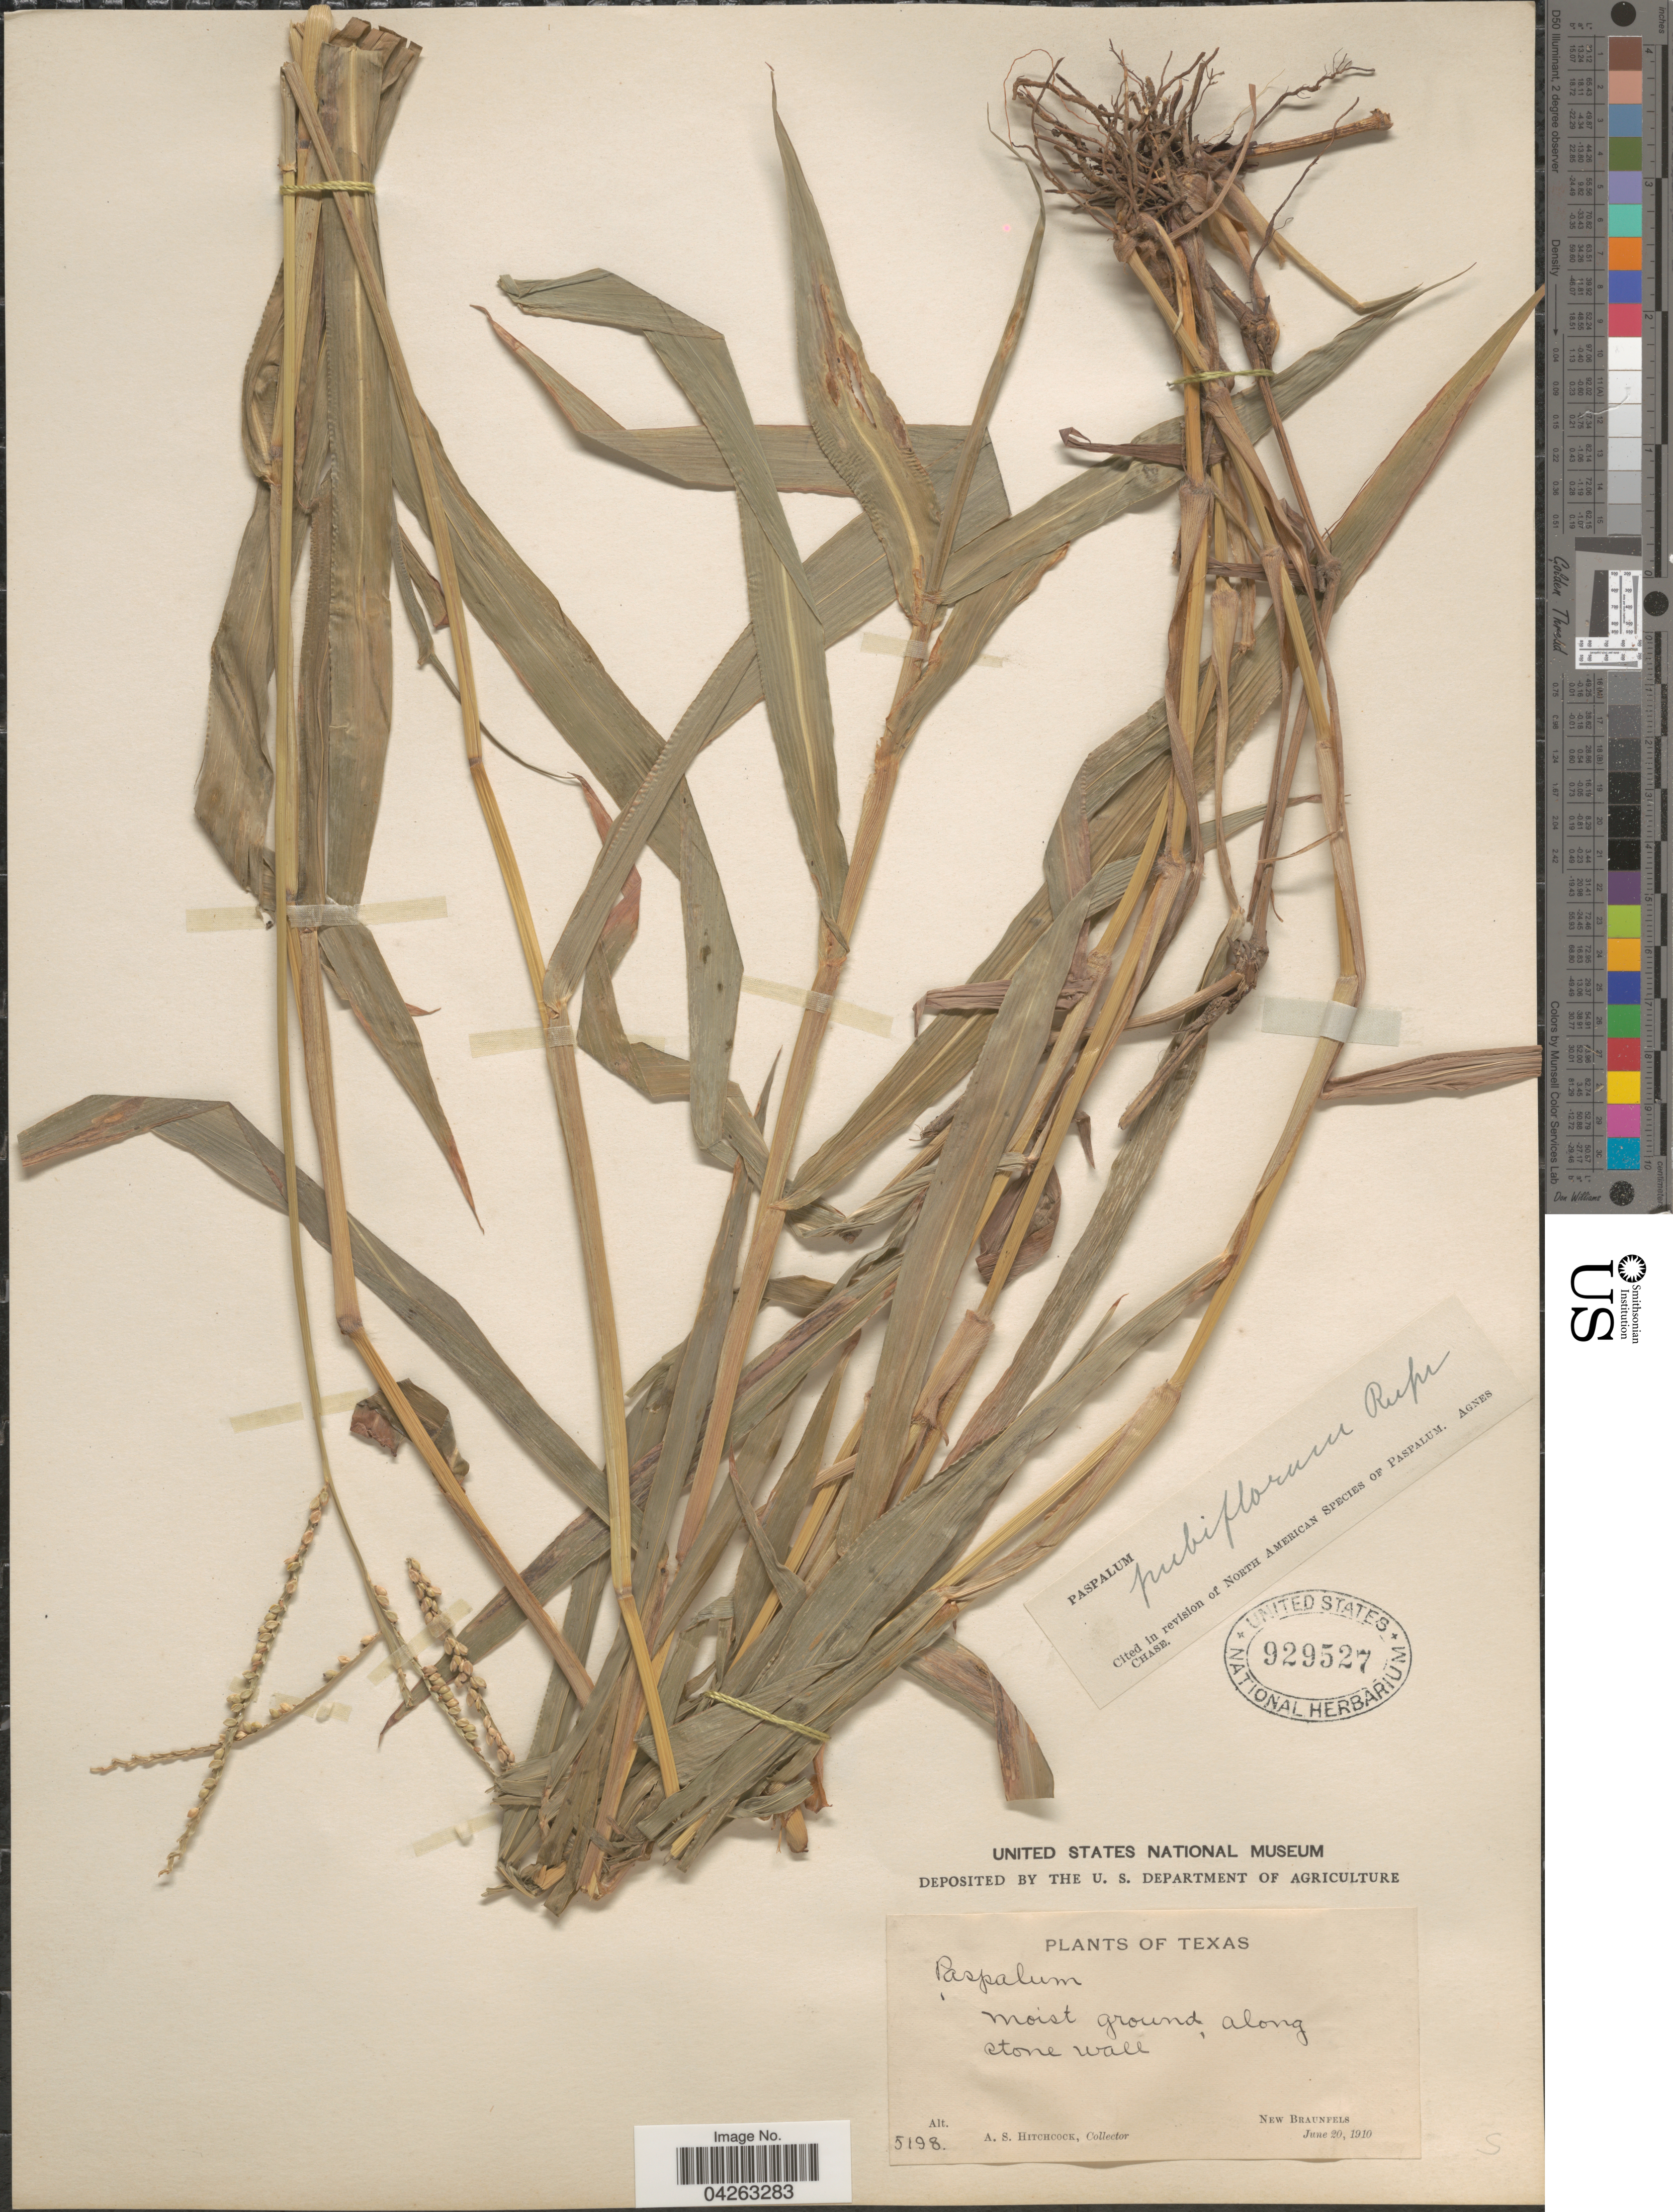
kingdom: Plantae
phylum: Tracheophyta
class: Liliopsida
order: Poales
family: Poaceae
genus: Paspalum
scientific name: Paspalum pubiflorum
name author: Rupr. ex E. Fourn.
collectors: A. S. Hitchcock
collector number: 5198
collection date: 1910-06-20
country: United States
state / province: Texas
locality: New Braunfels.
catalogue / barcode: US 929527